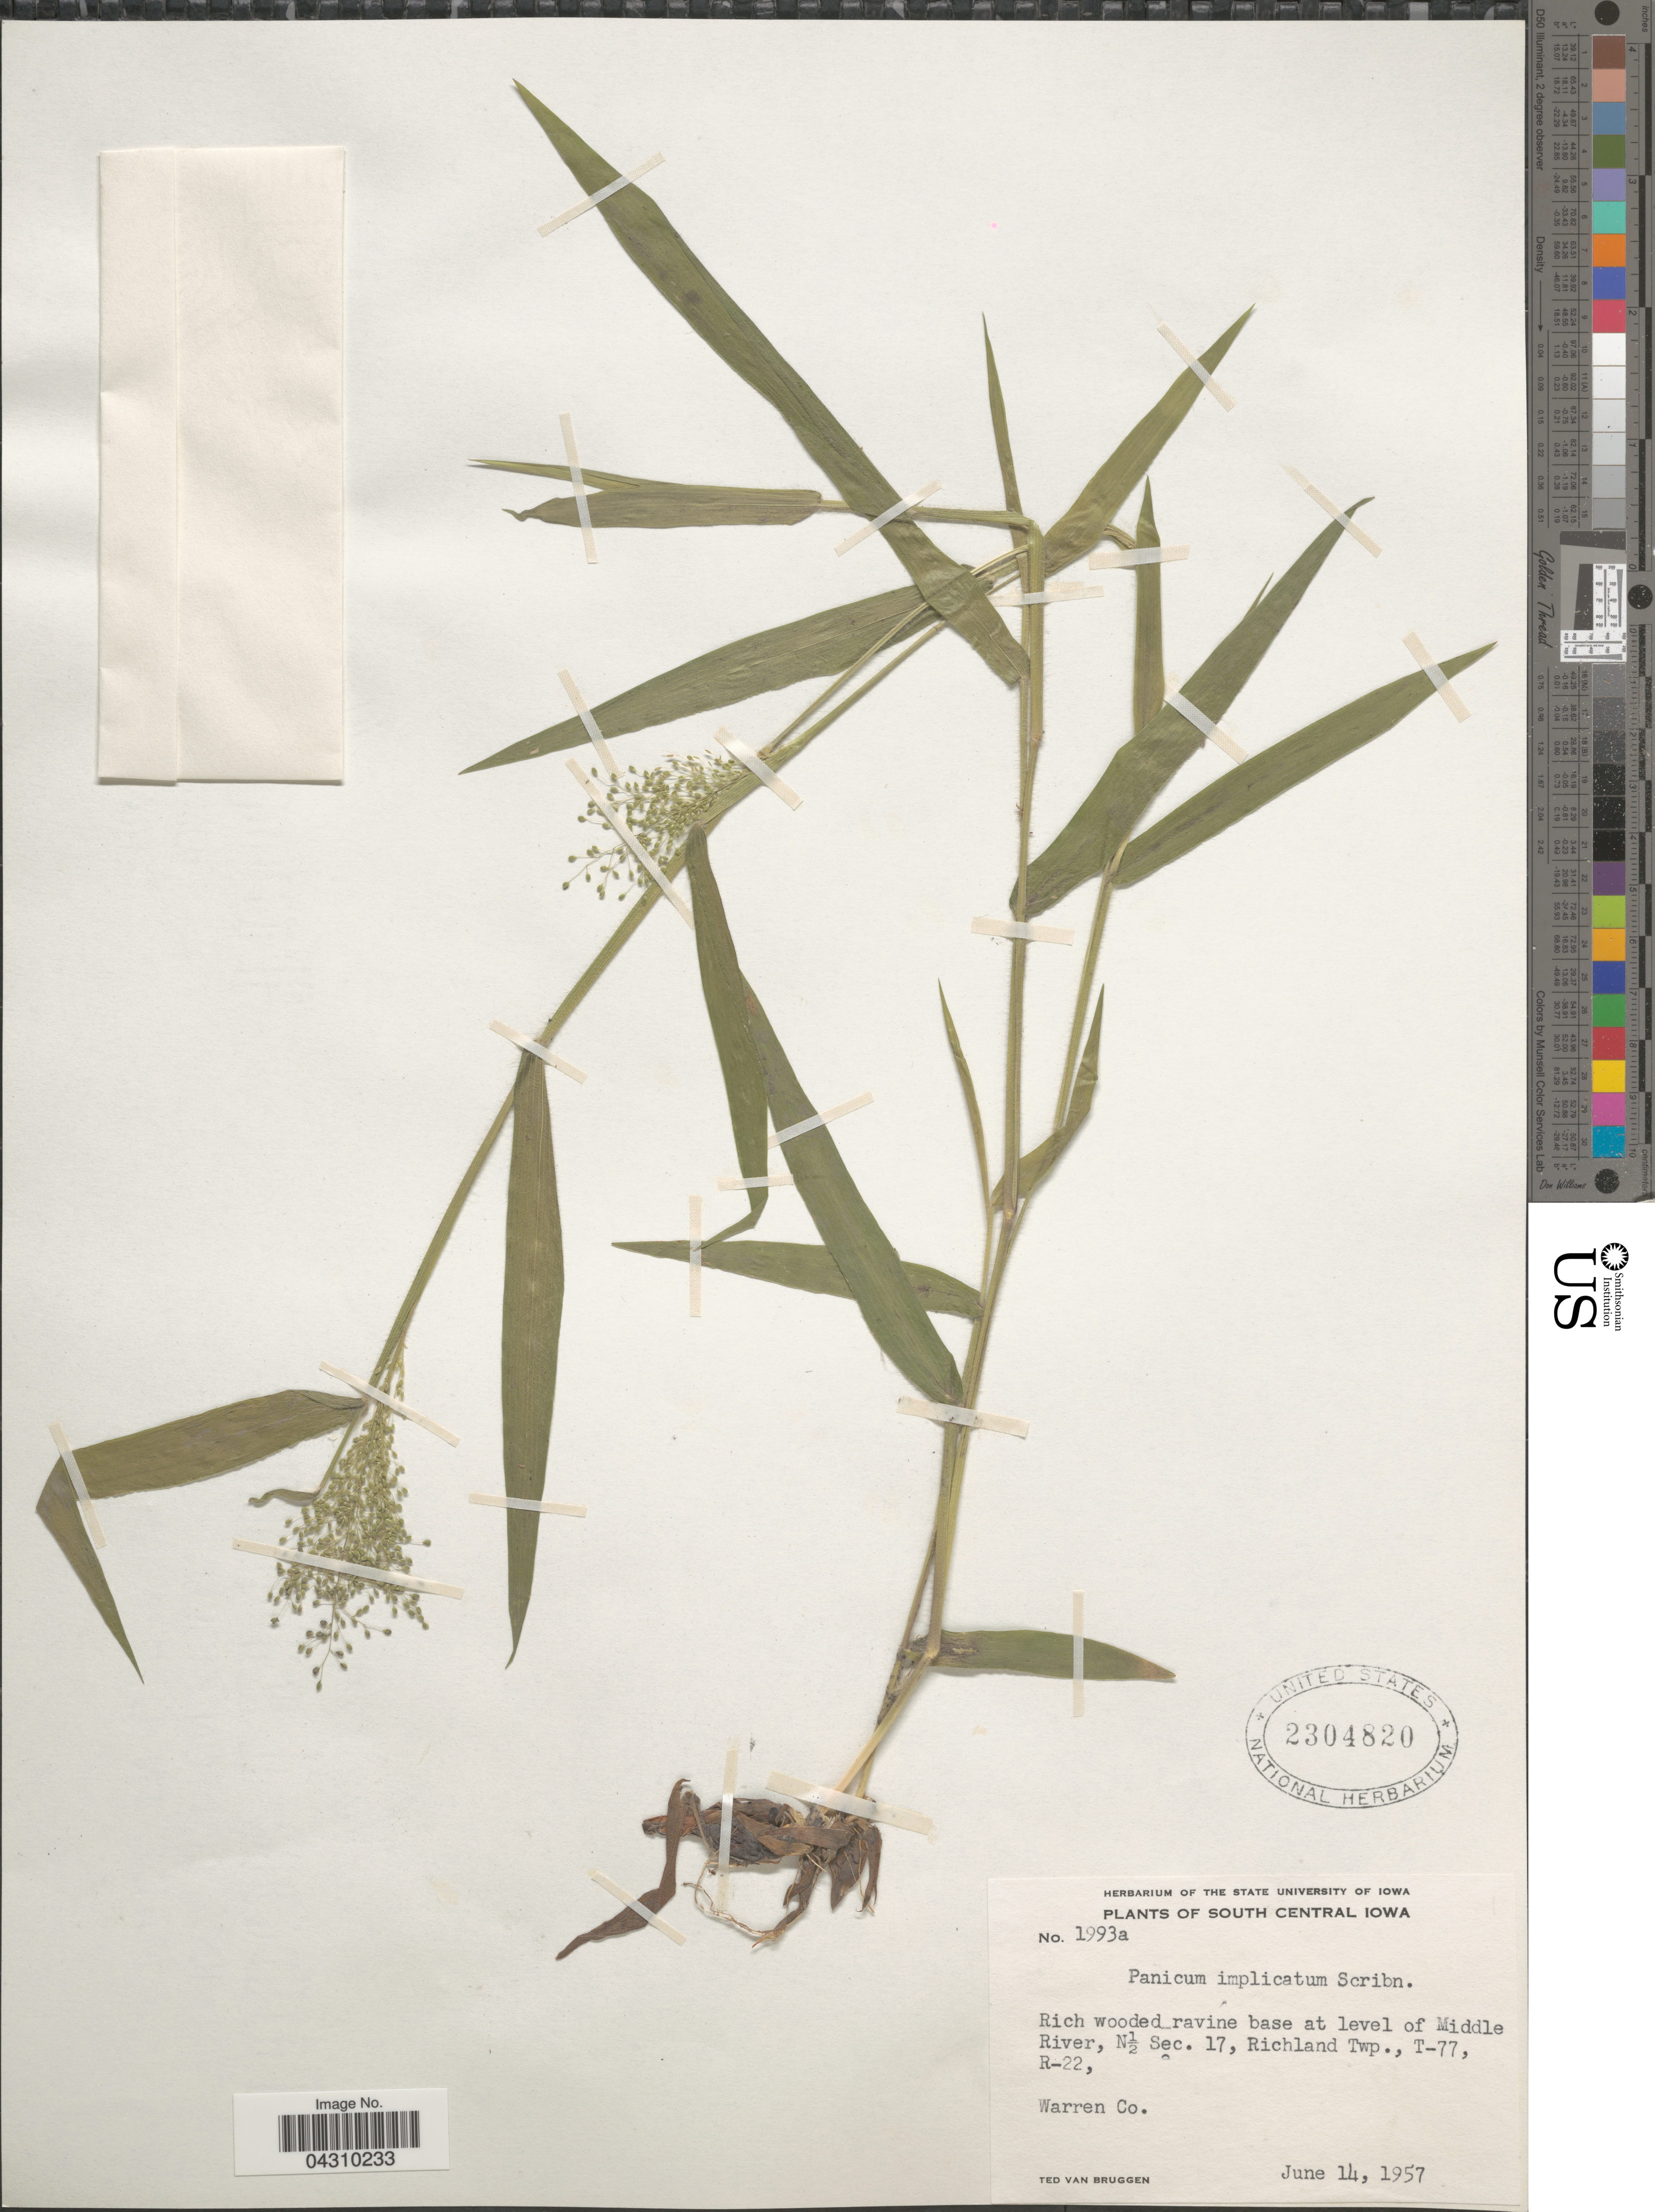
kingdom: Plantae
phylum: Tracheophyta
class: Liliopsida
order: Poales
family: Poaceae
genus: Dichanthelium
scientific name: Dichanthelium acuminatum var. acuminatum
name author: (Sw.) Gould & C.A. Clark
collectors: T. van Bruggen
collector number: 1993a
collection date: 1957-06-14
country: United States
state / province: Iowa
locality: South Central Iowa. Rich wooded ravine base at level of Middle River, N½ Sec. 17, Richland Twp., T-77, R-22. Warren Co.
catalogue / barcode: US 2304820